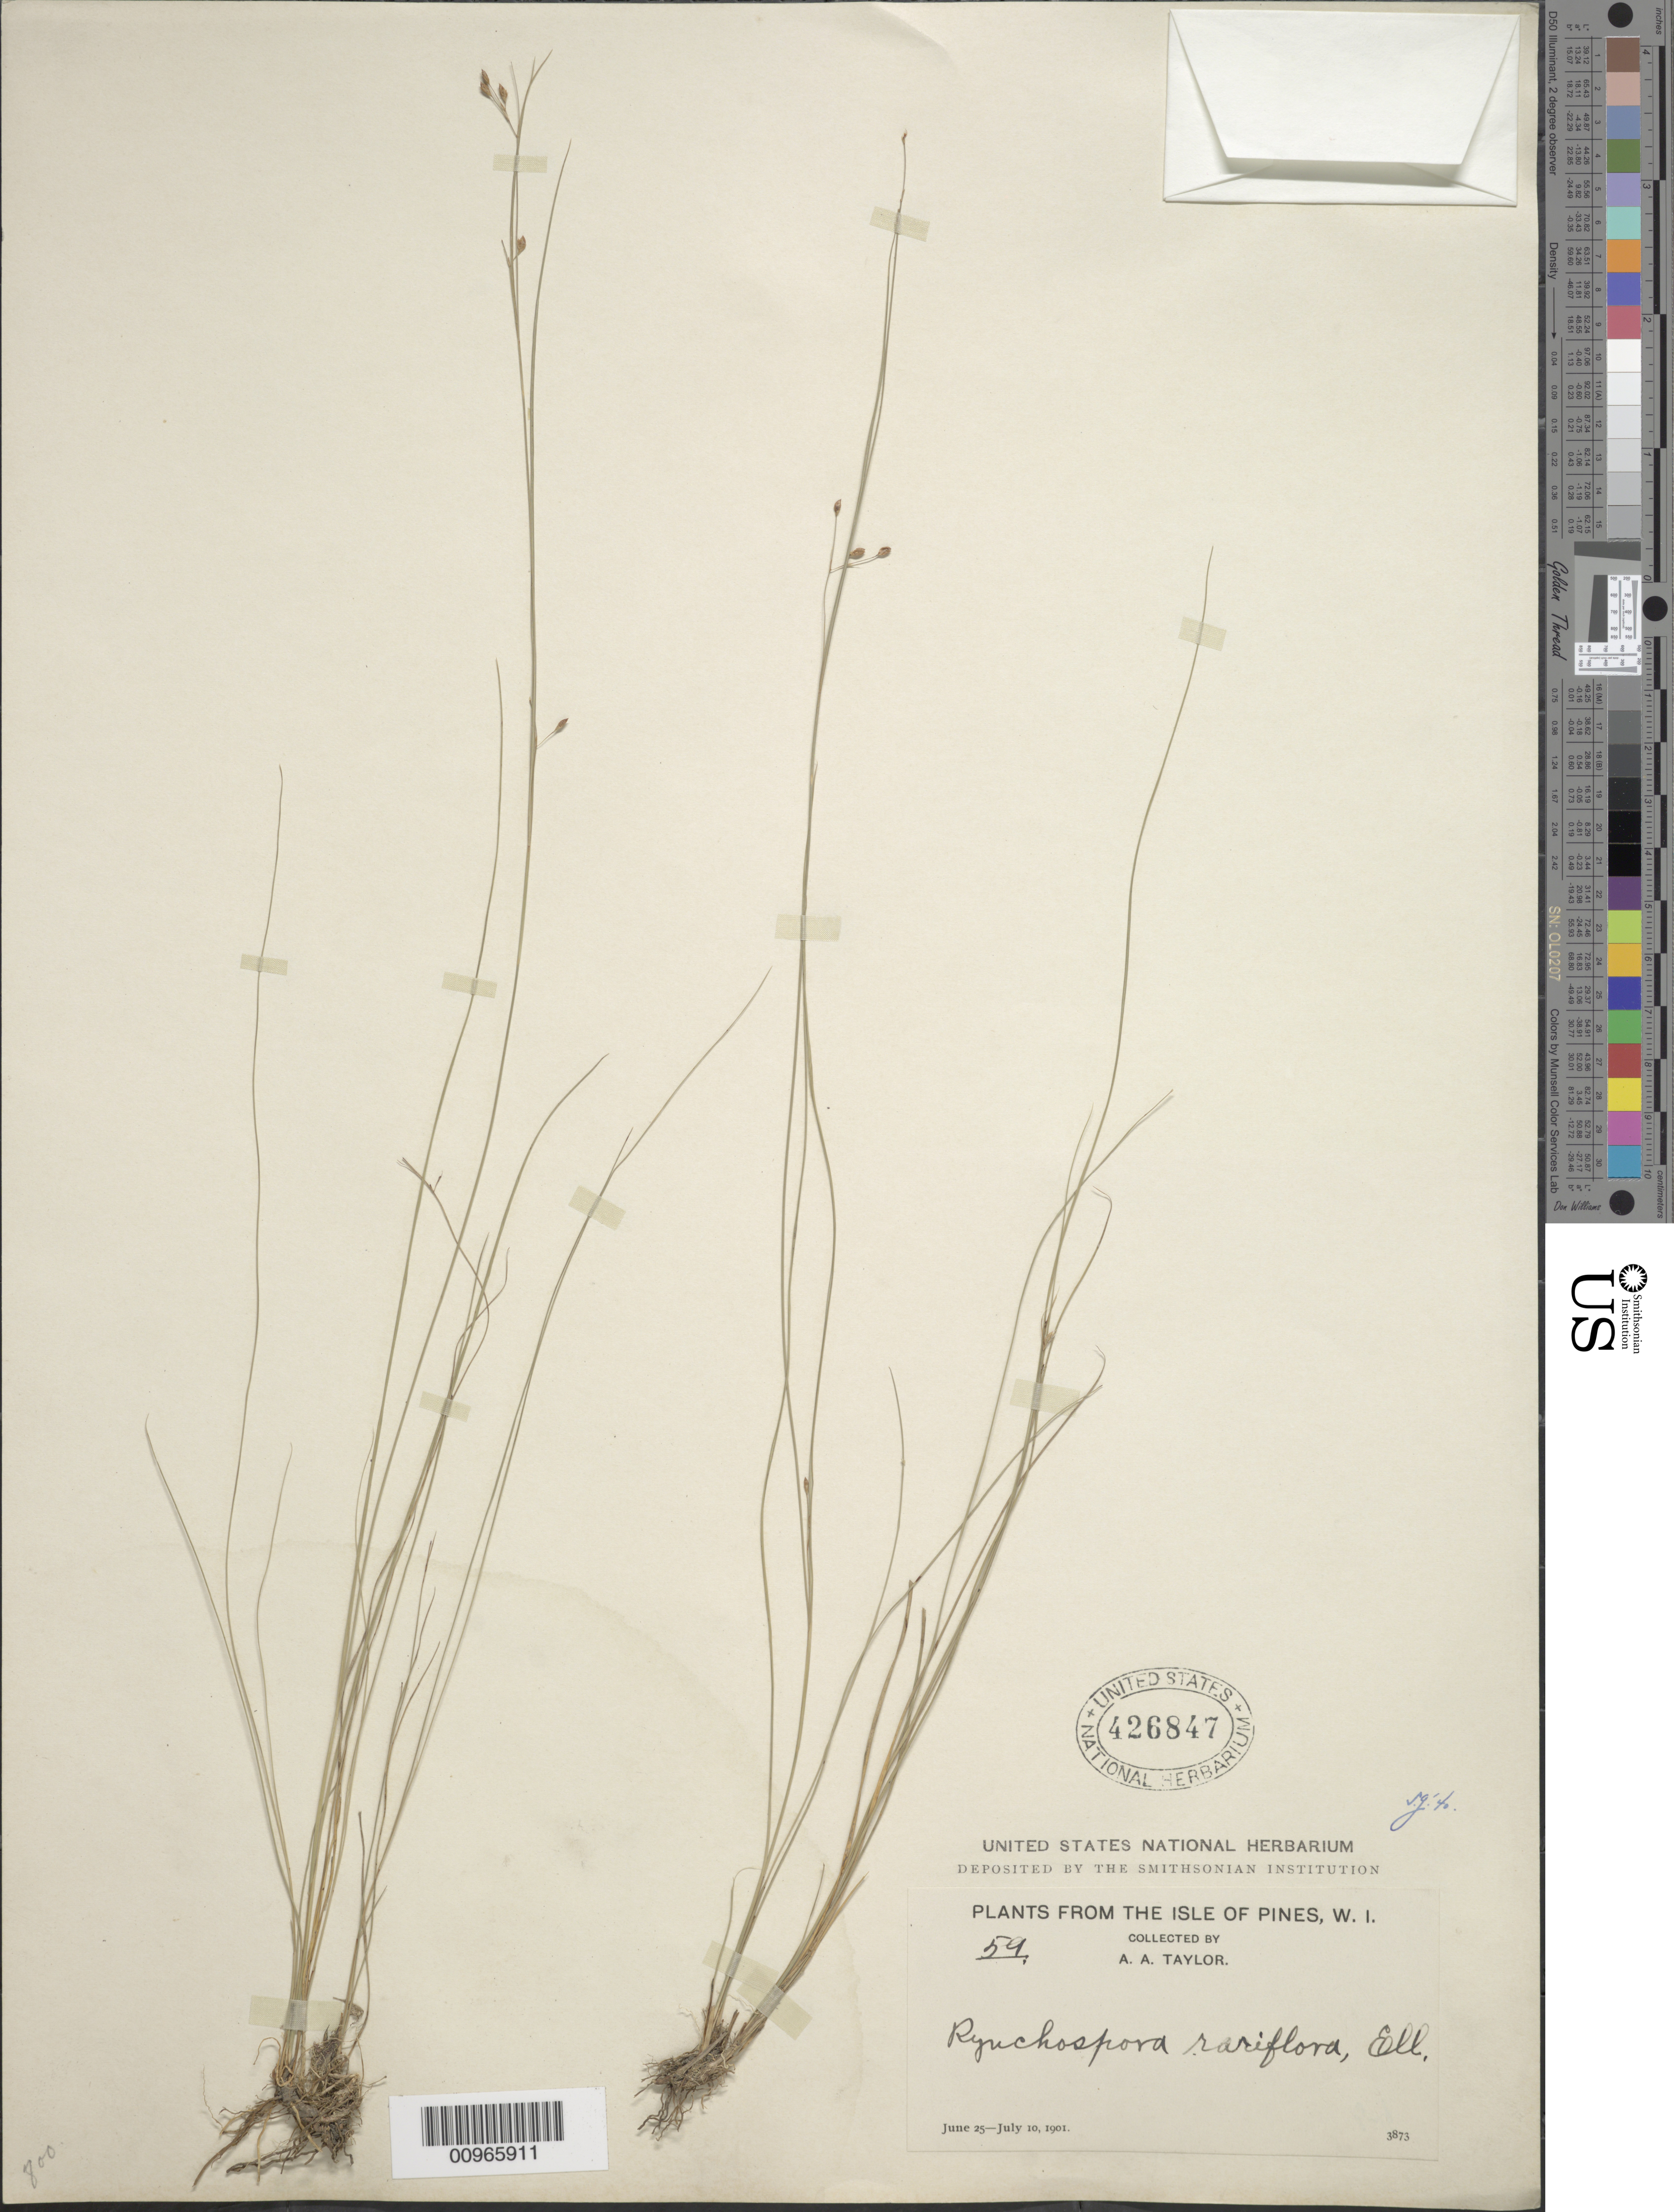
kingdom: Plantae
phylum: Tracheophyta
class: Liliopsida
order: Poales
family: Cyperaceae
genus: Rhynchospora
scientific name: Rhynchospora rariflora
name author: (Michx.) Elliott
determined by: Gale, S.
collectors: A. A. Taylor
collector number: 59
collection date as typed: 25 Jun 1901 to 10 Jul 1901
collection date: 1901-06-25/1901-07-10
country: Cuba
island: Isla de la Juventud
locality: Isle of Pines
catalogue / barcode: US 426847